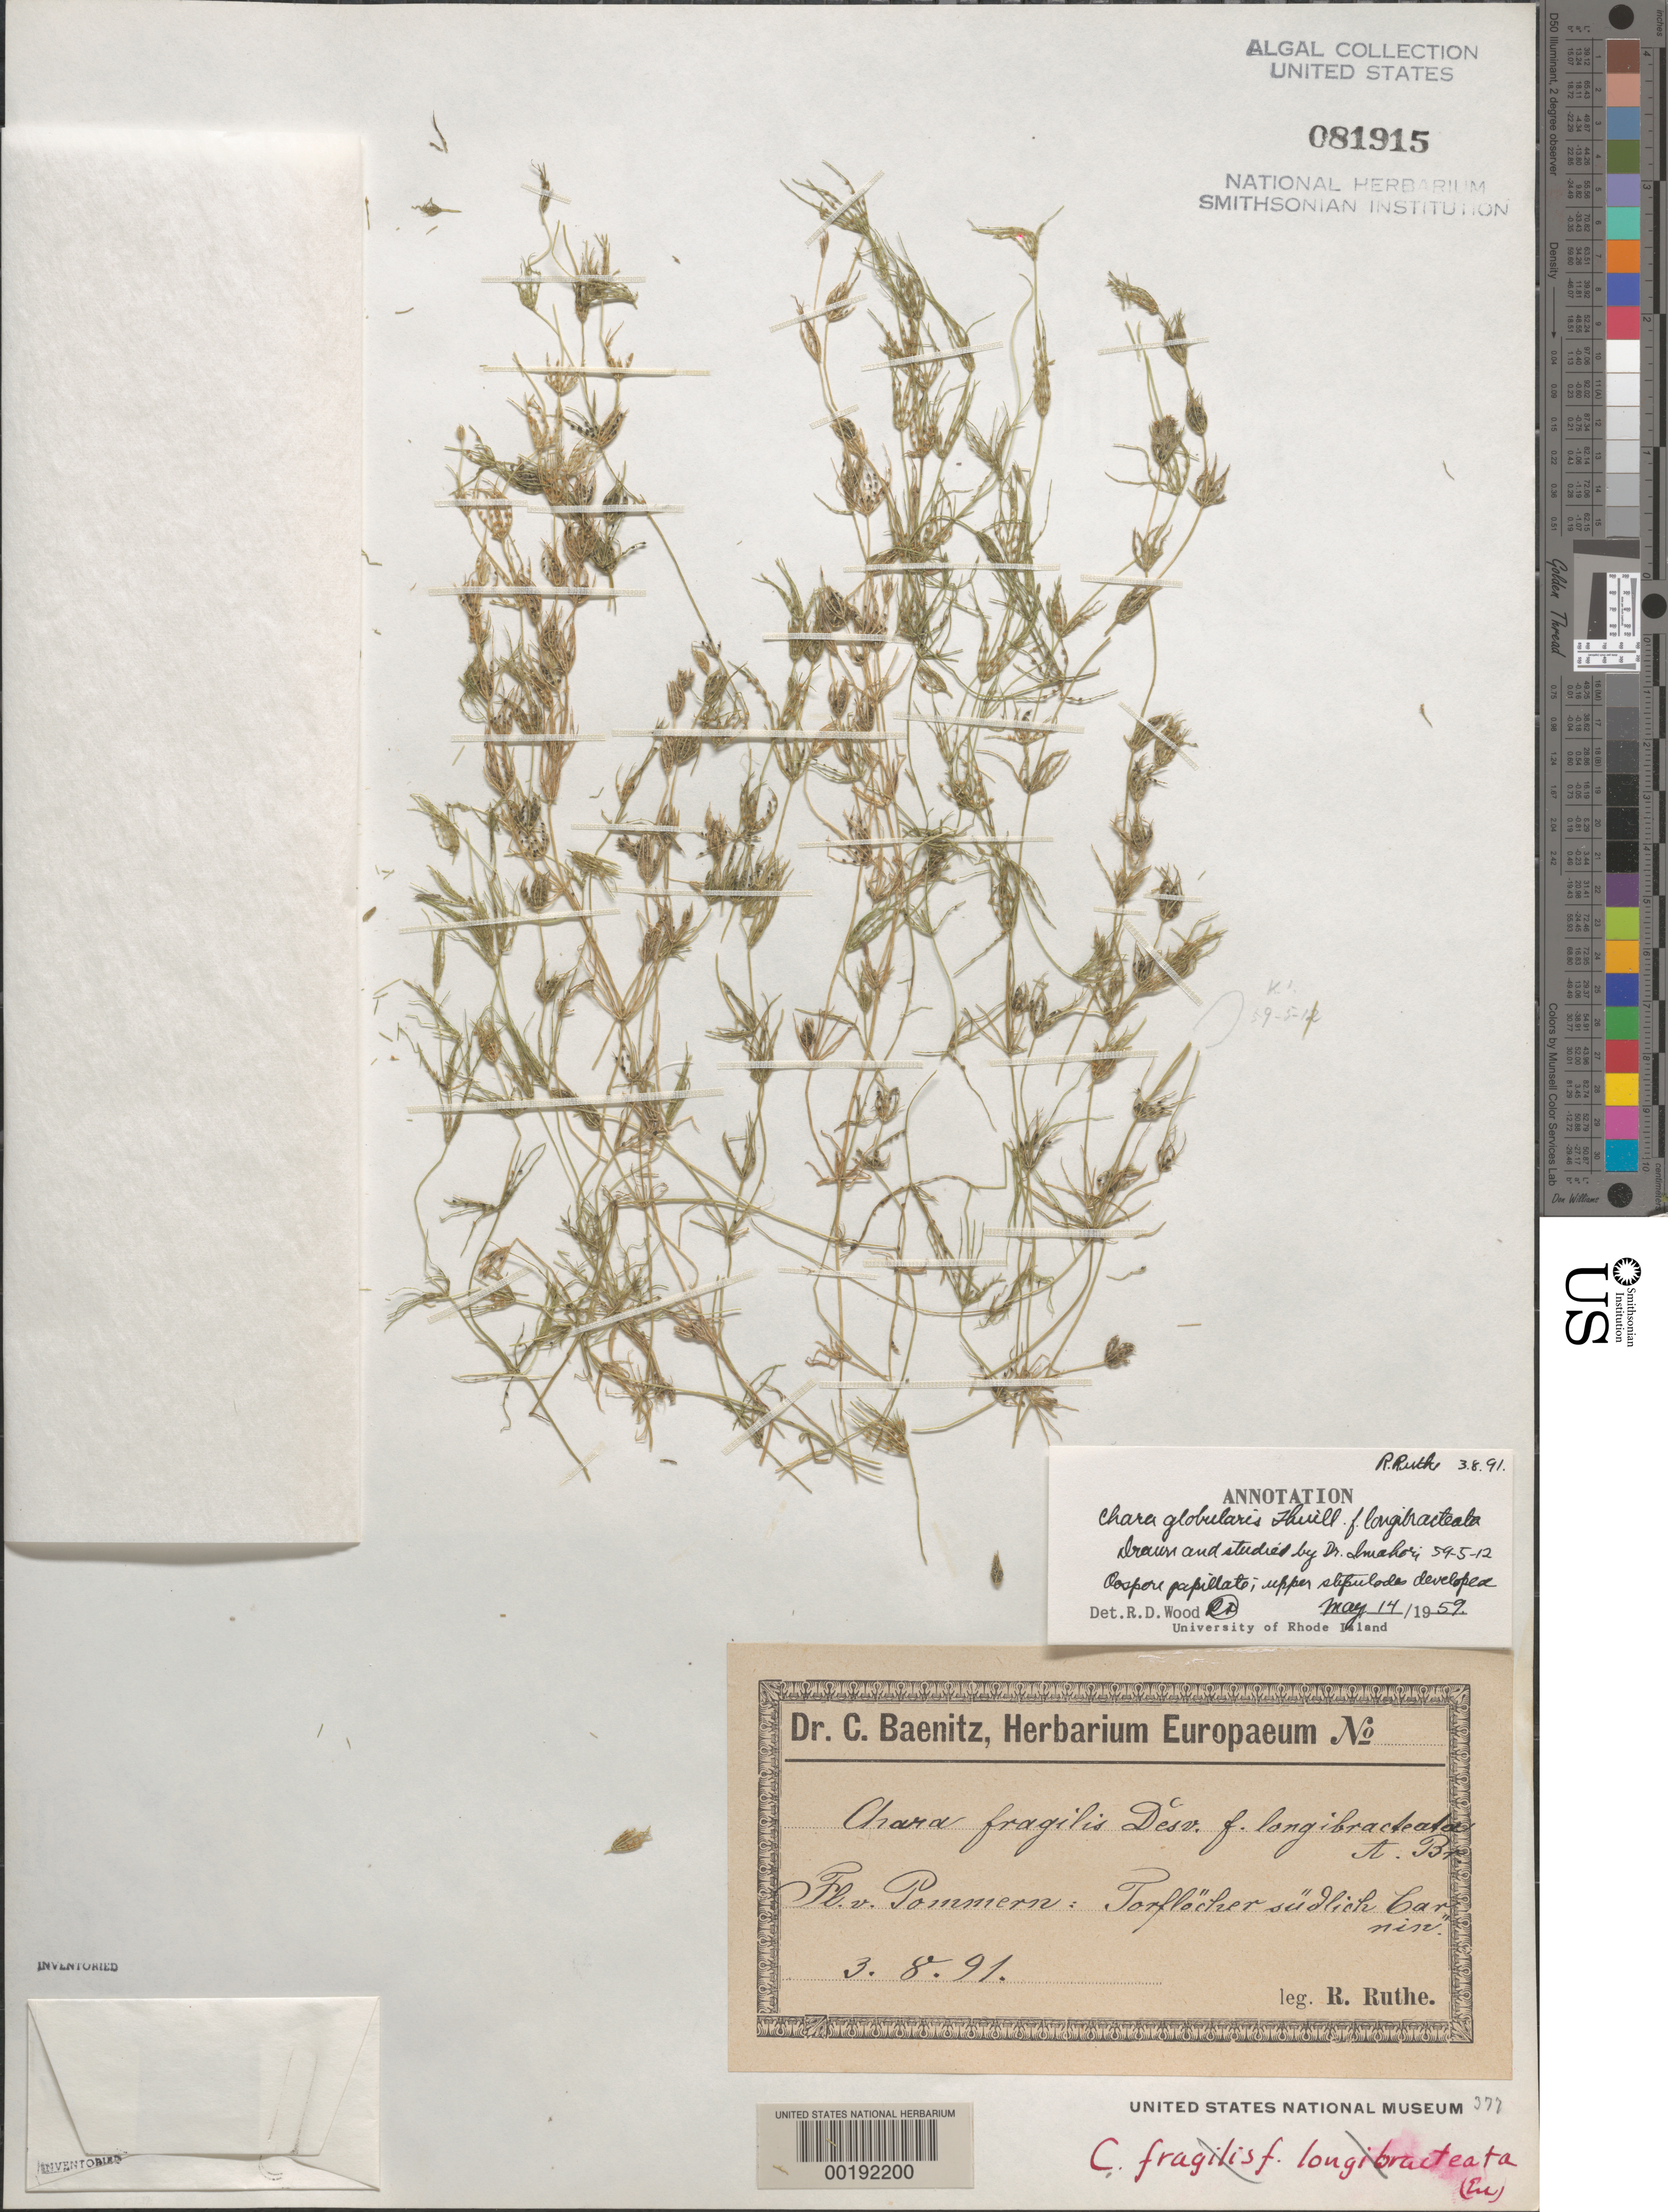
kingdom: Plantae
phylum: Charophyta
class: Charophyceae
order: Charales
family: Characeae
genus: Chara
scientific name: Chara globularis f. longibracteata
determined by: Wood, R. D.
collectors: R. Ruthe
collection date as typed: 03 Aug 1891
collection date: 1891-08-03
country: Germany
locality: Near carnin, pomerania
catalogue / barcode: US 81915